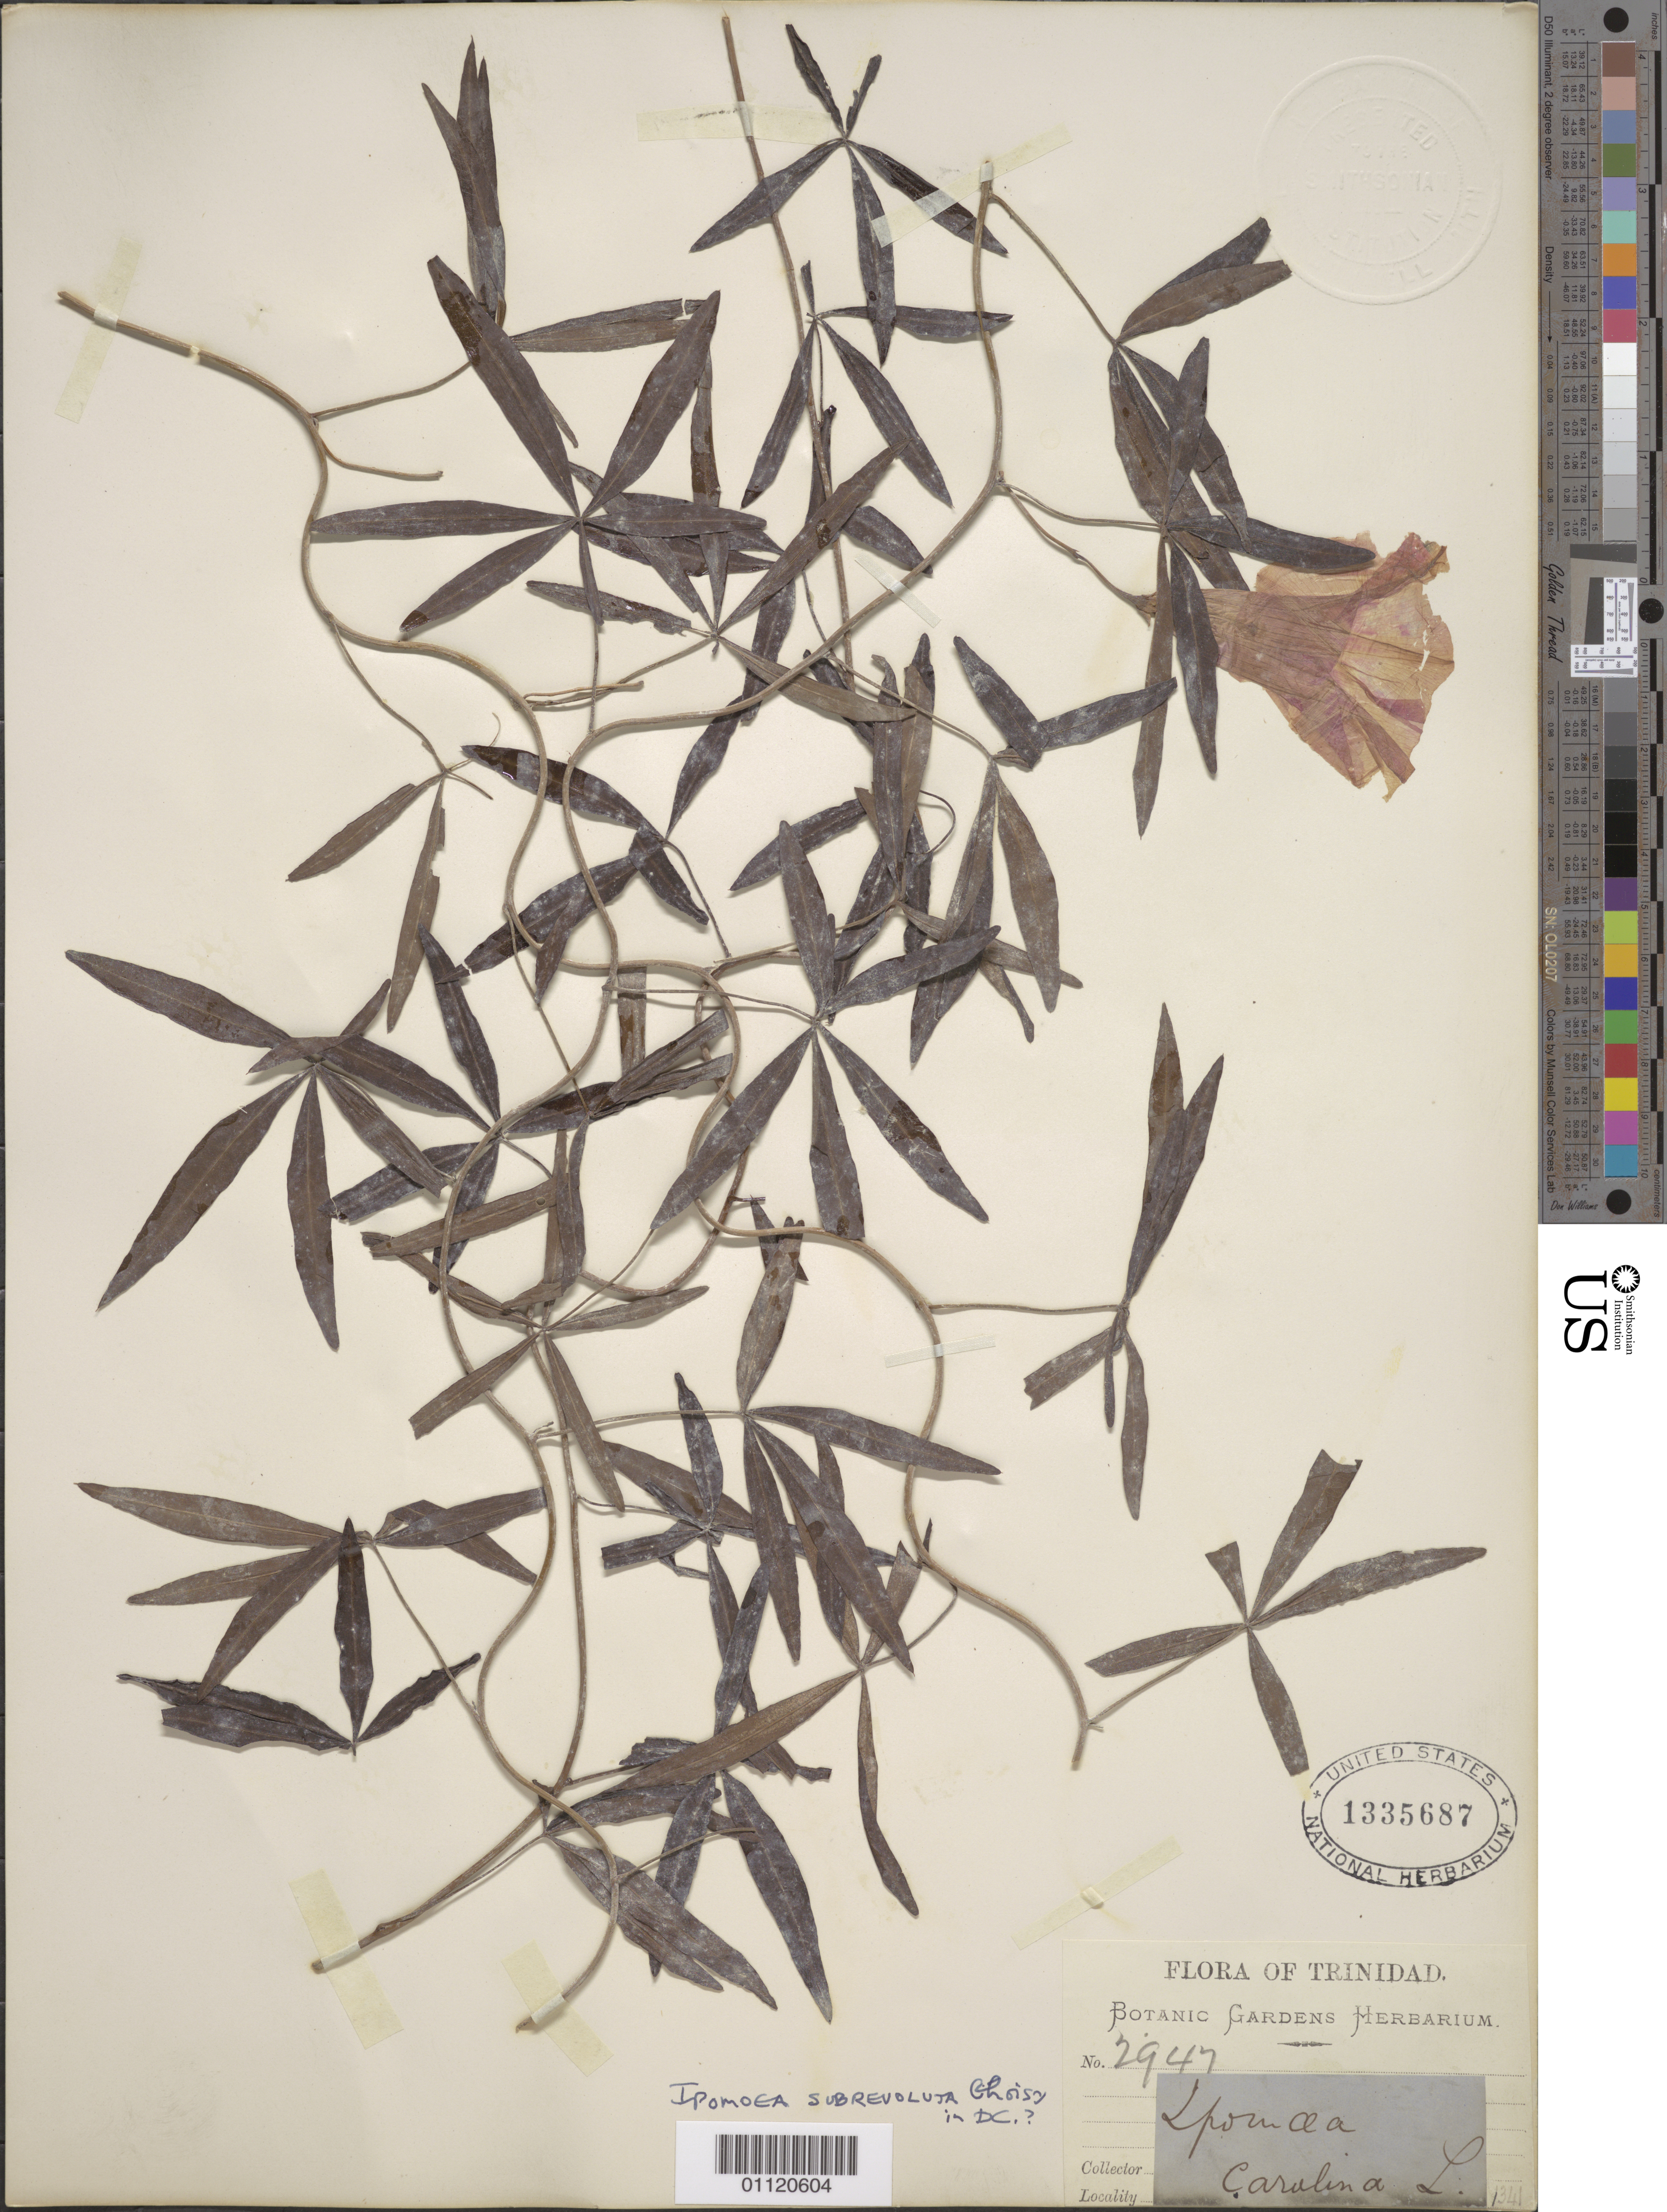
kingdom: Plantae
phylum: Tracheophyta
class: Magnoliopsida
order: Solanales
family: Convolvulaceae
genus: Ipomoea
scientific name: Ipomoea subrevoluta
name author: Choisy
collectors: Botanic Gardens Herbarium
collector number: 2947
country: Trinidad and Tobago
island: Trinidad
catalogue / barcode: US 1335687